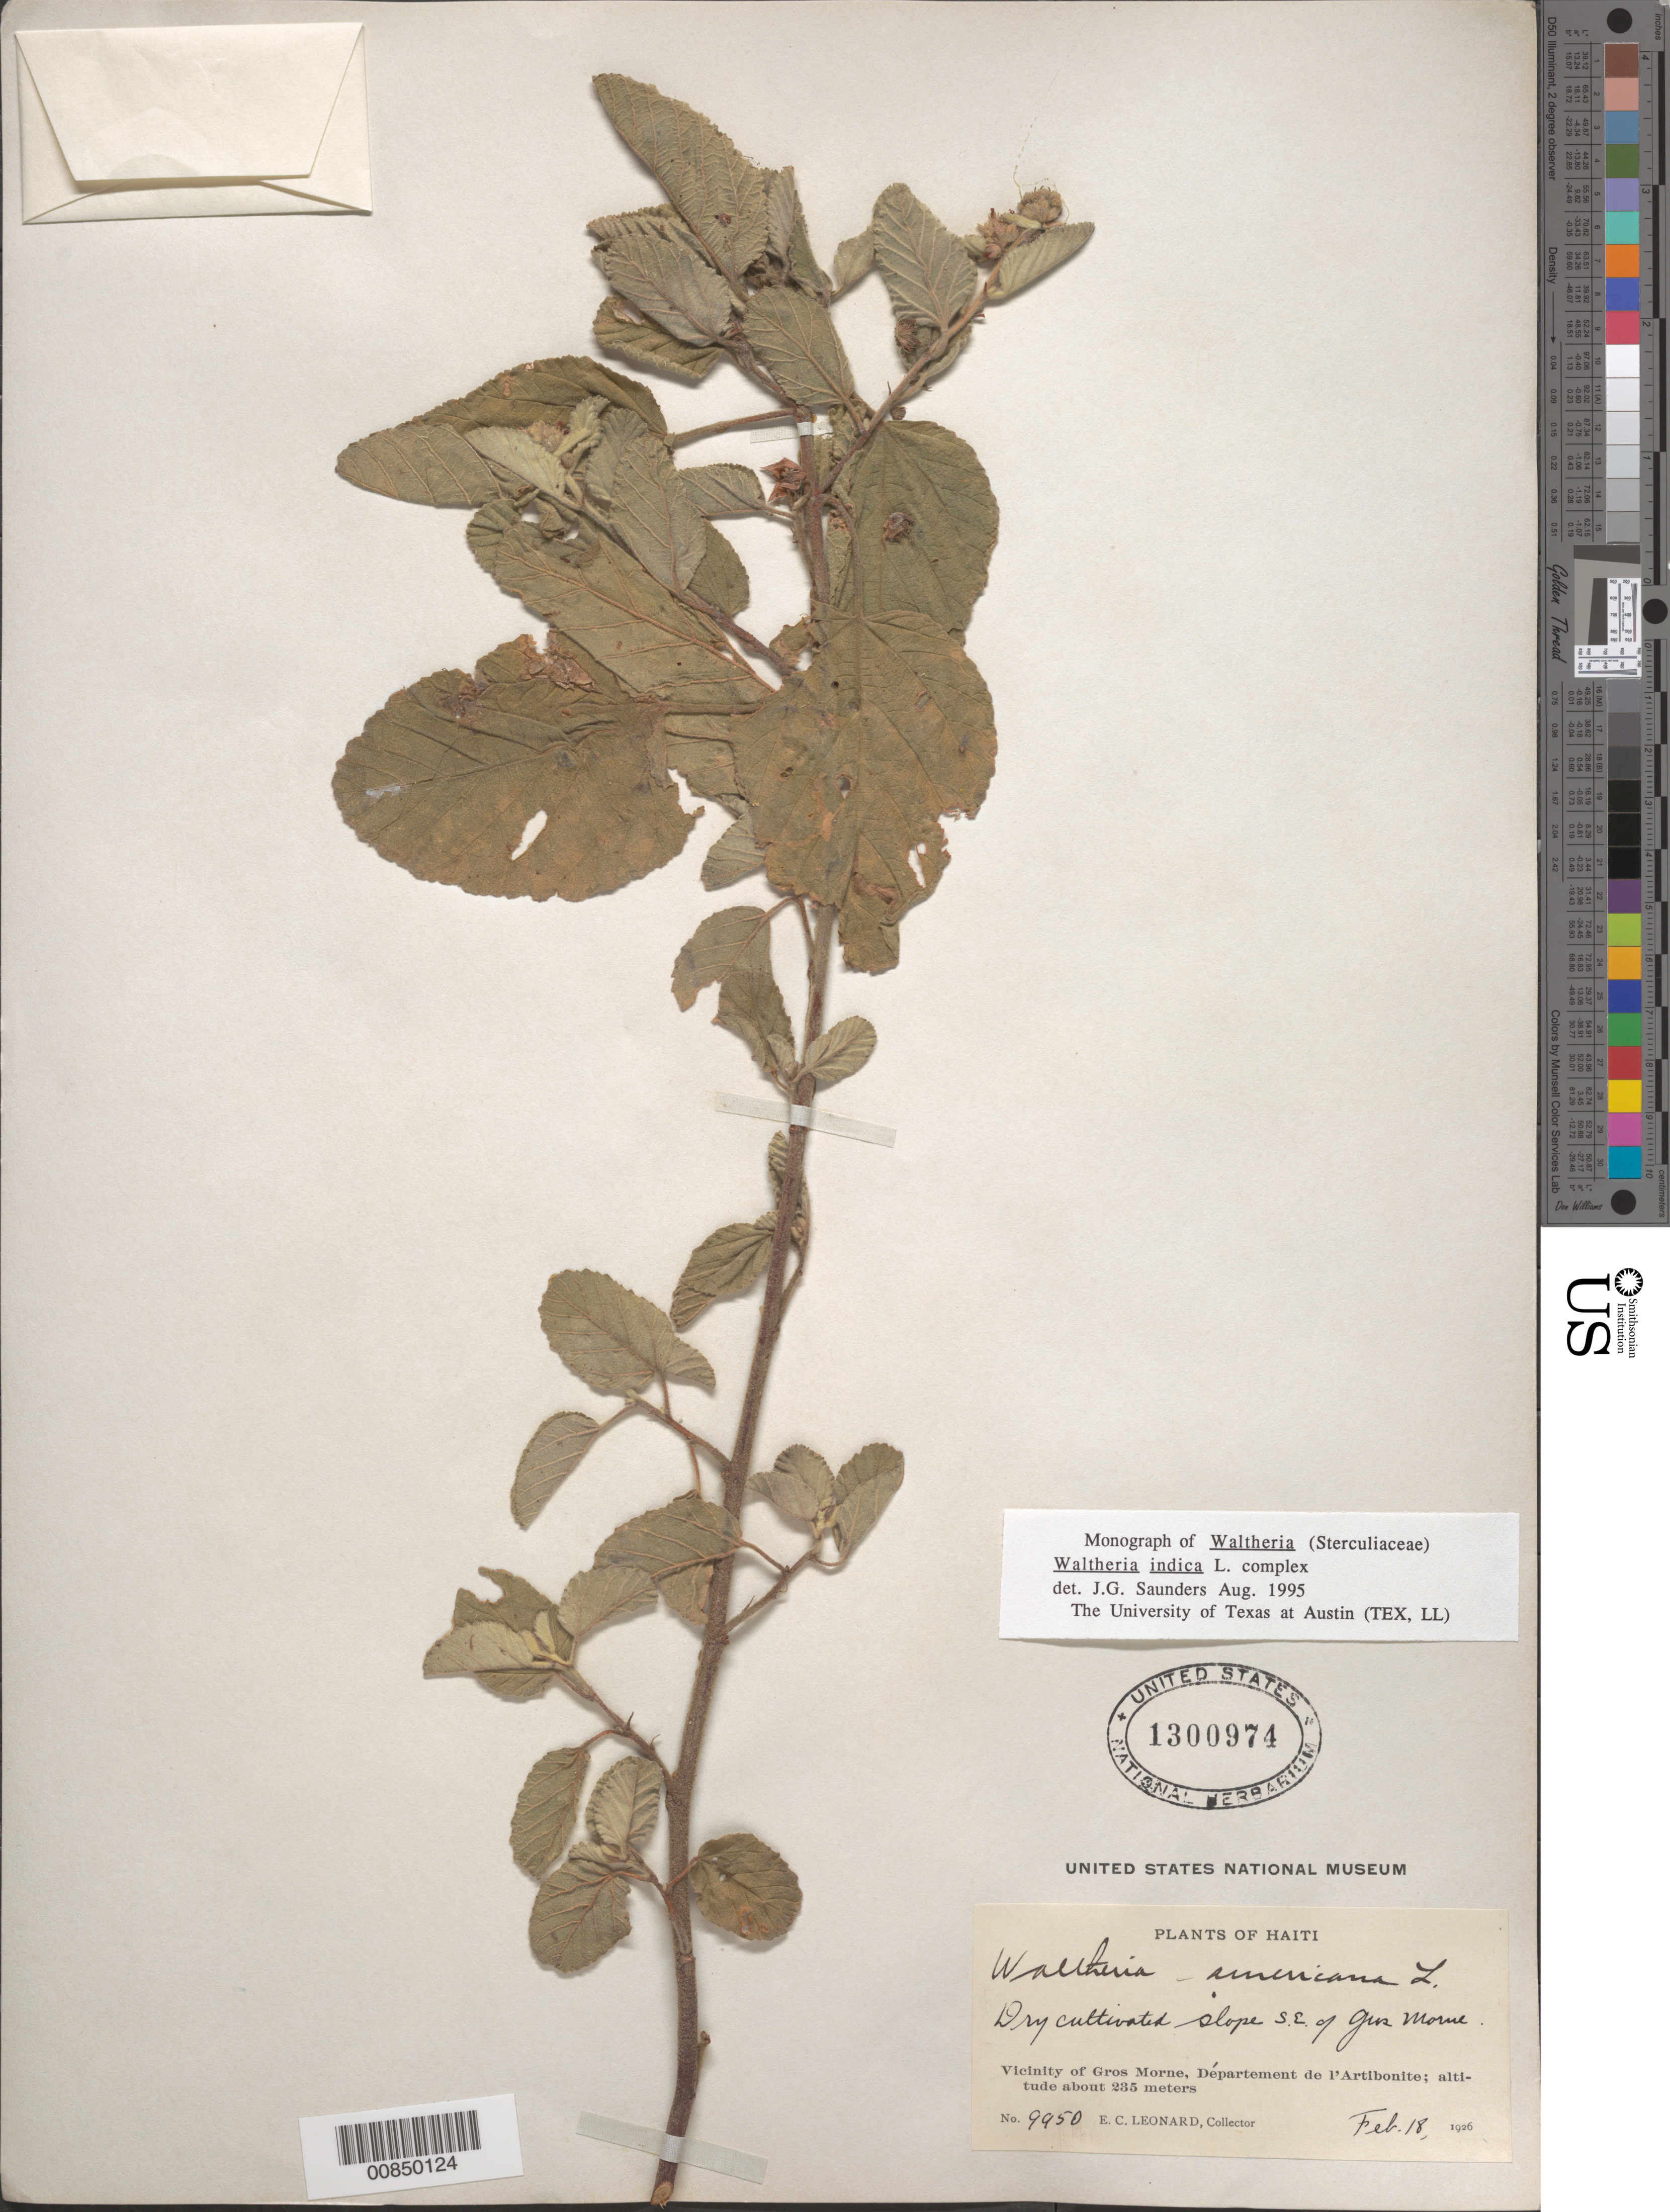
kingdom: Plantae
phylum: Tracheophyta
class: Magnoliopsida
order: Malvales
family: Malvaceae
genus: Waltheria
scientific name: Waltheria indica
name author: L.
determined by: Saunders, J. G.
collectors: E. C. Leonard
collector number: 9950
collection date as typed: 18 Feb 1926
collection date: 1926-02-18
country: Haiti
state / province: Artibonite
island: Hispaniola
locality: Vicinity of Gros Morne, SE of town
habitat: Dry cultivated slope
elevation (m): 235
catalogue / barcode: US 1300974